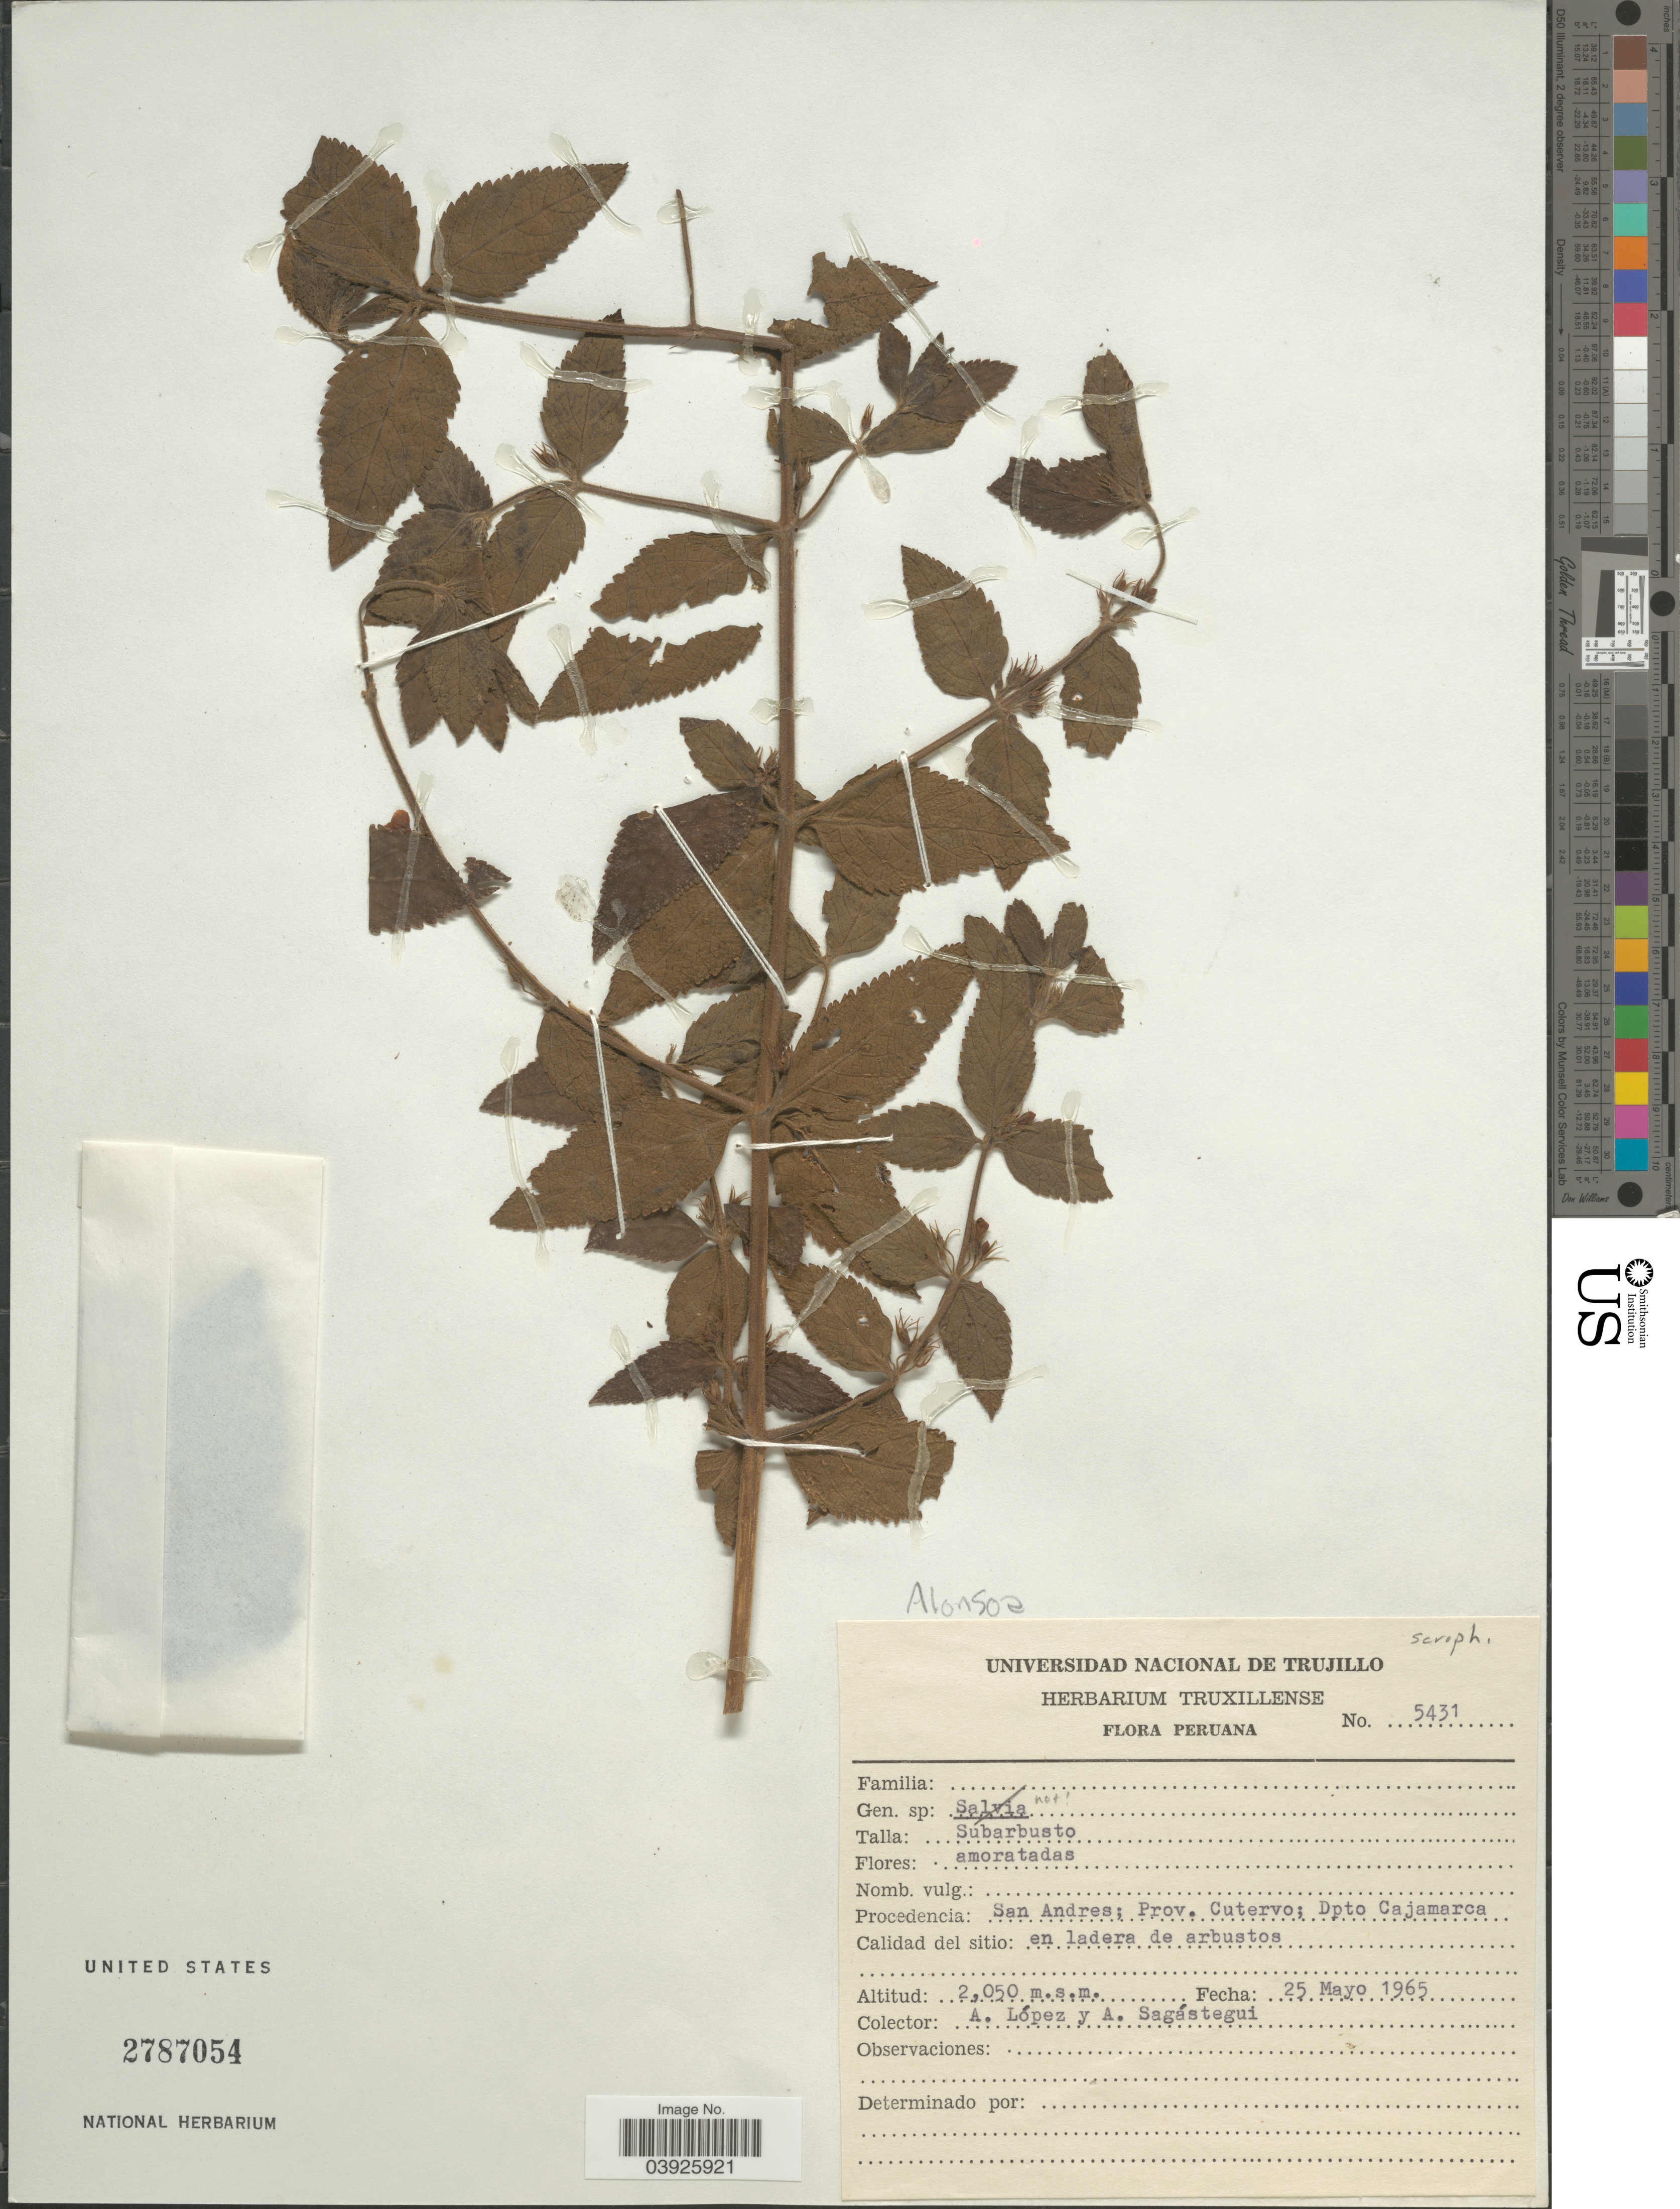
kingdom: Plantae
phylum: Tracheophyta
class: Magnoliopsida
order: Lamiales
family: Scrophulariaceae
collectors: A. López & A. Sagastegui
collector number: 5431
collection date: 1965-05-25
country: Peru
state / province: Cajamarca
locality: San Andres; Prov. Cutervo; Dpto Cajamarca.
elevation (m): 2050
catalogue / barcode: US 2787054